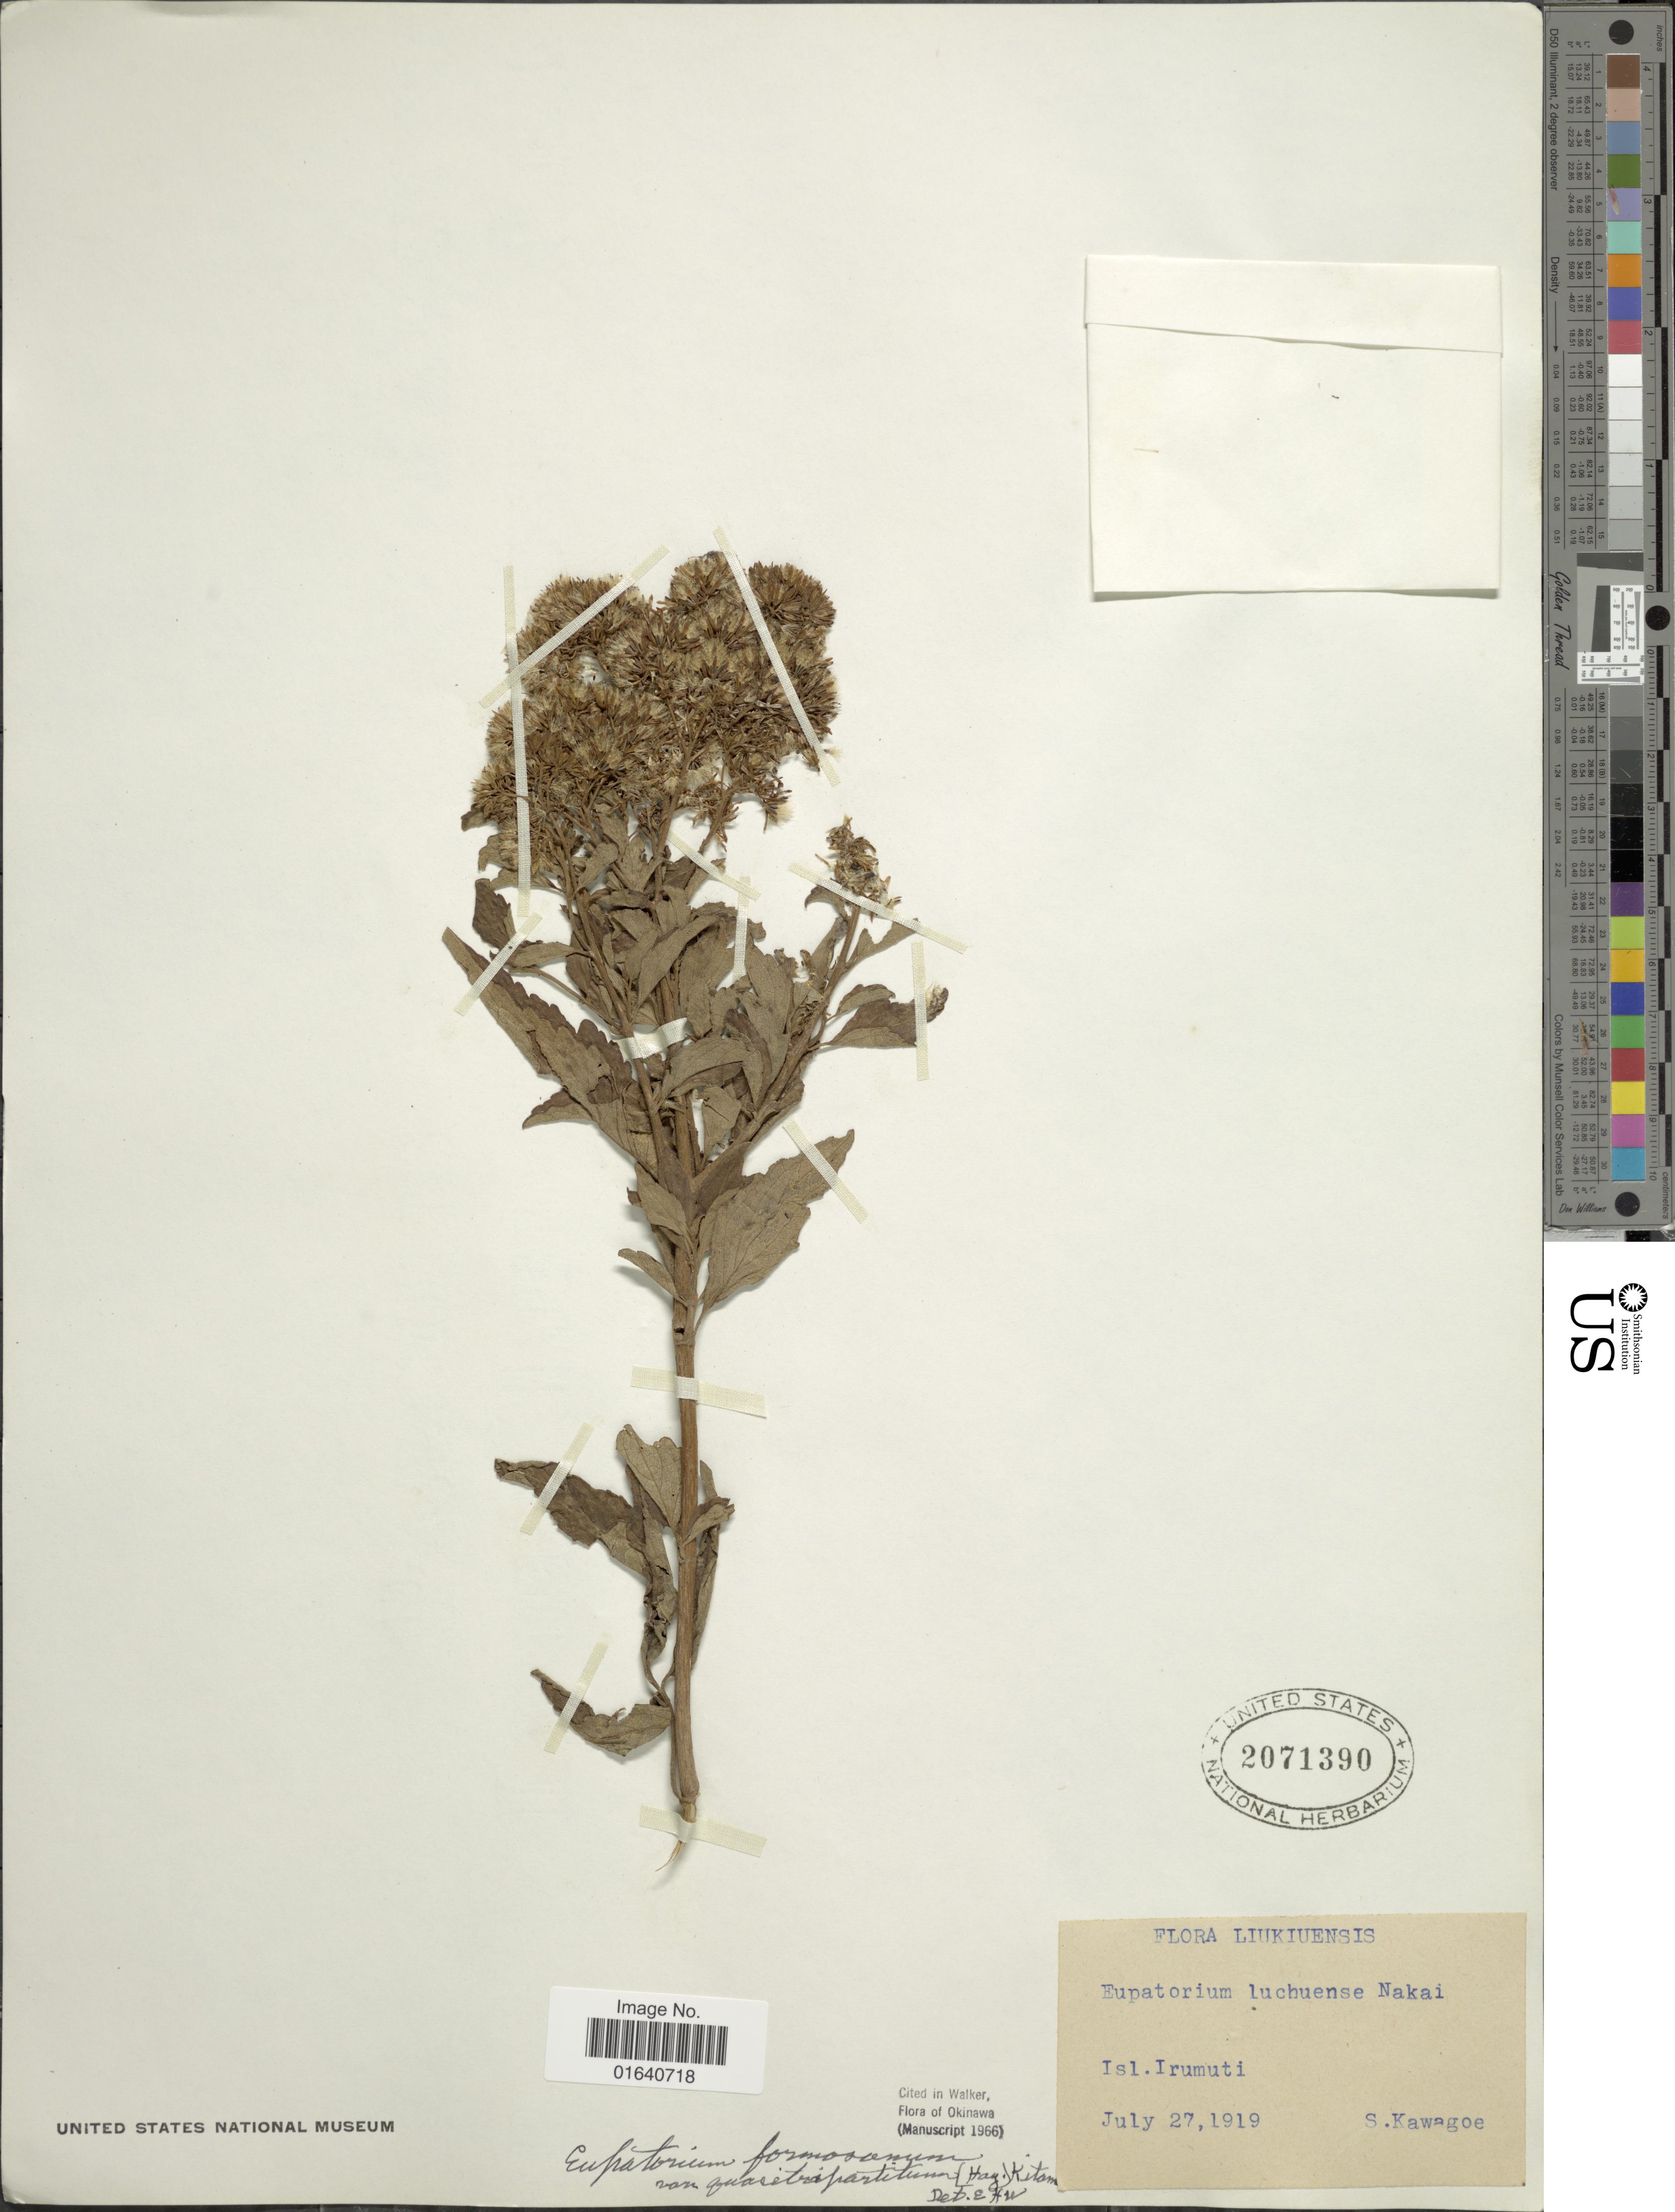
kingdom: Plantae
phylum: Tracheophyta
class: Magnoliopsida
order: Asterales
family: Asteraceae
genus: Eupatorium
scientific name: Eupatorium formosanum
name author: Hayata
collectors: S. Kawagoe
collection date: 1919-07-27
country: Japan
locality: Liukiuensis, Isl. Irumuti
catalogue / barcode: US 2071390